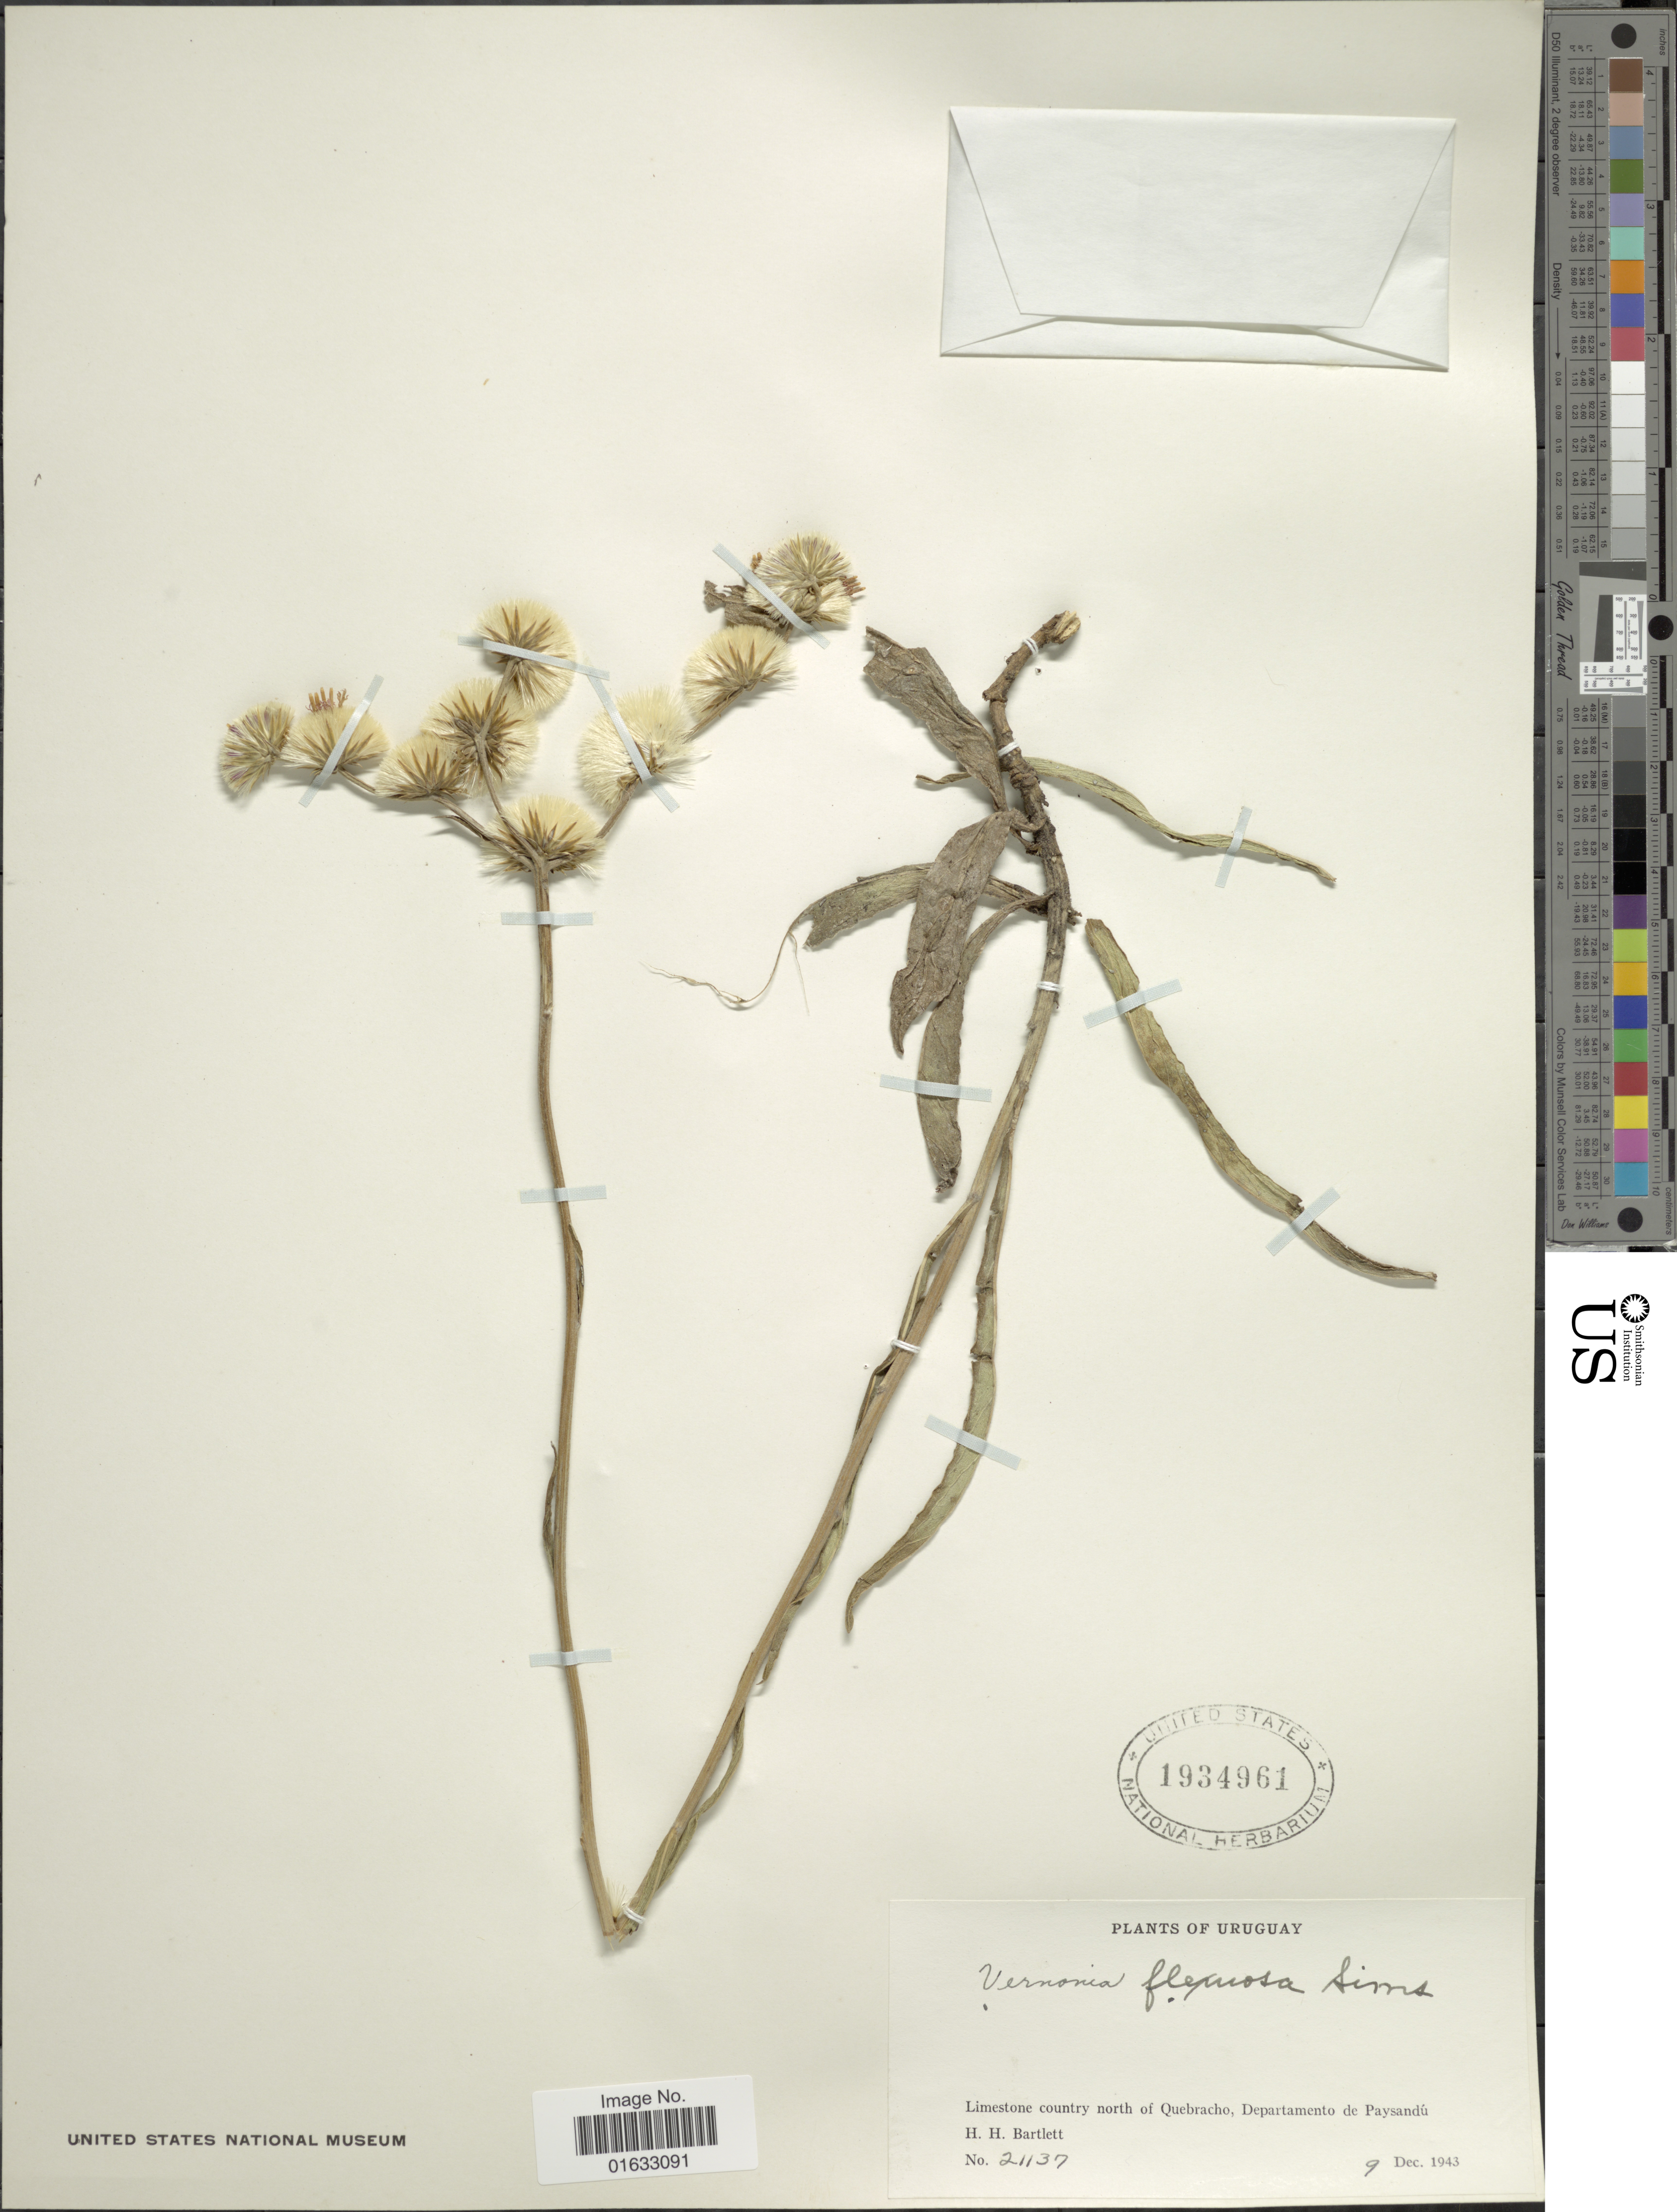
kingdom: Plantae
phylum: Tracheophyta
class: Magnoliopsida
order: Asterales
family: Asteraceae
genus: Chrysolaena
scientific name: Chrysolaena flexuosa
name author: (Sims) H. Rob.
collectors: H. H. Bartlett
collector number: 21137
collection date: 1943-12-09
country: Uruguay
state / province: Paysandu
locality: Uruguay, Departamento de Paaysandú. Limestone country north of Quebracho.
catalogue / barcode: US 1934961